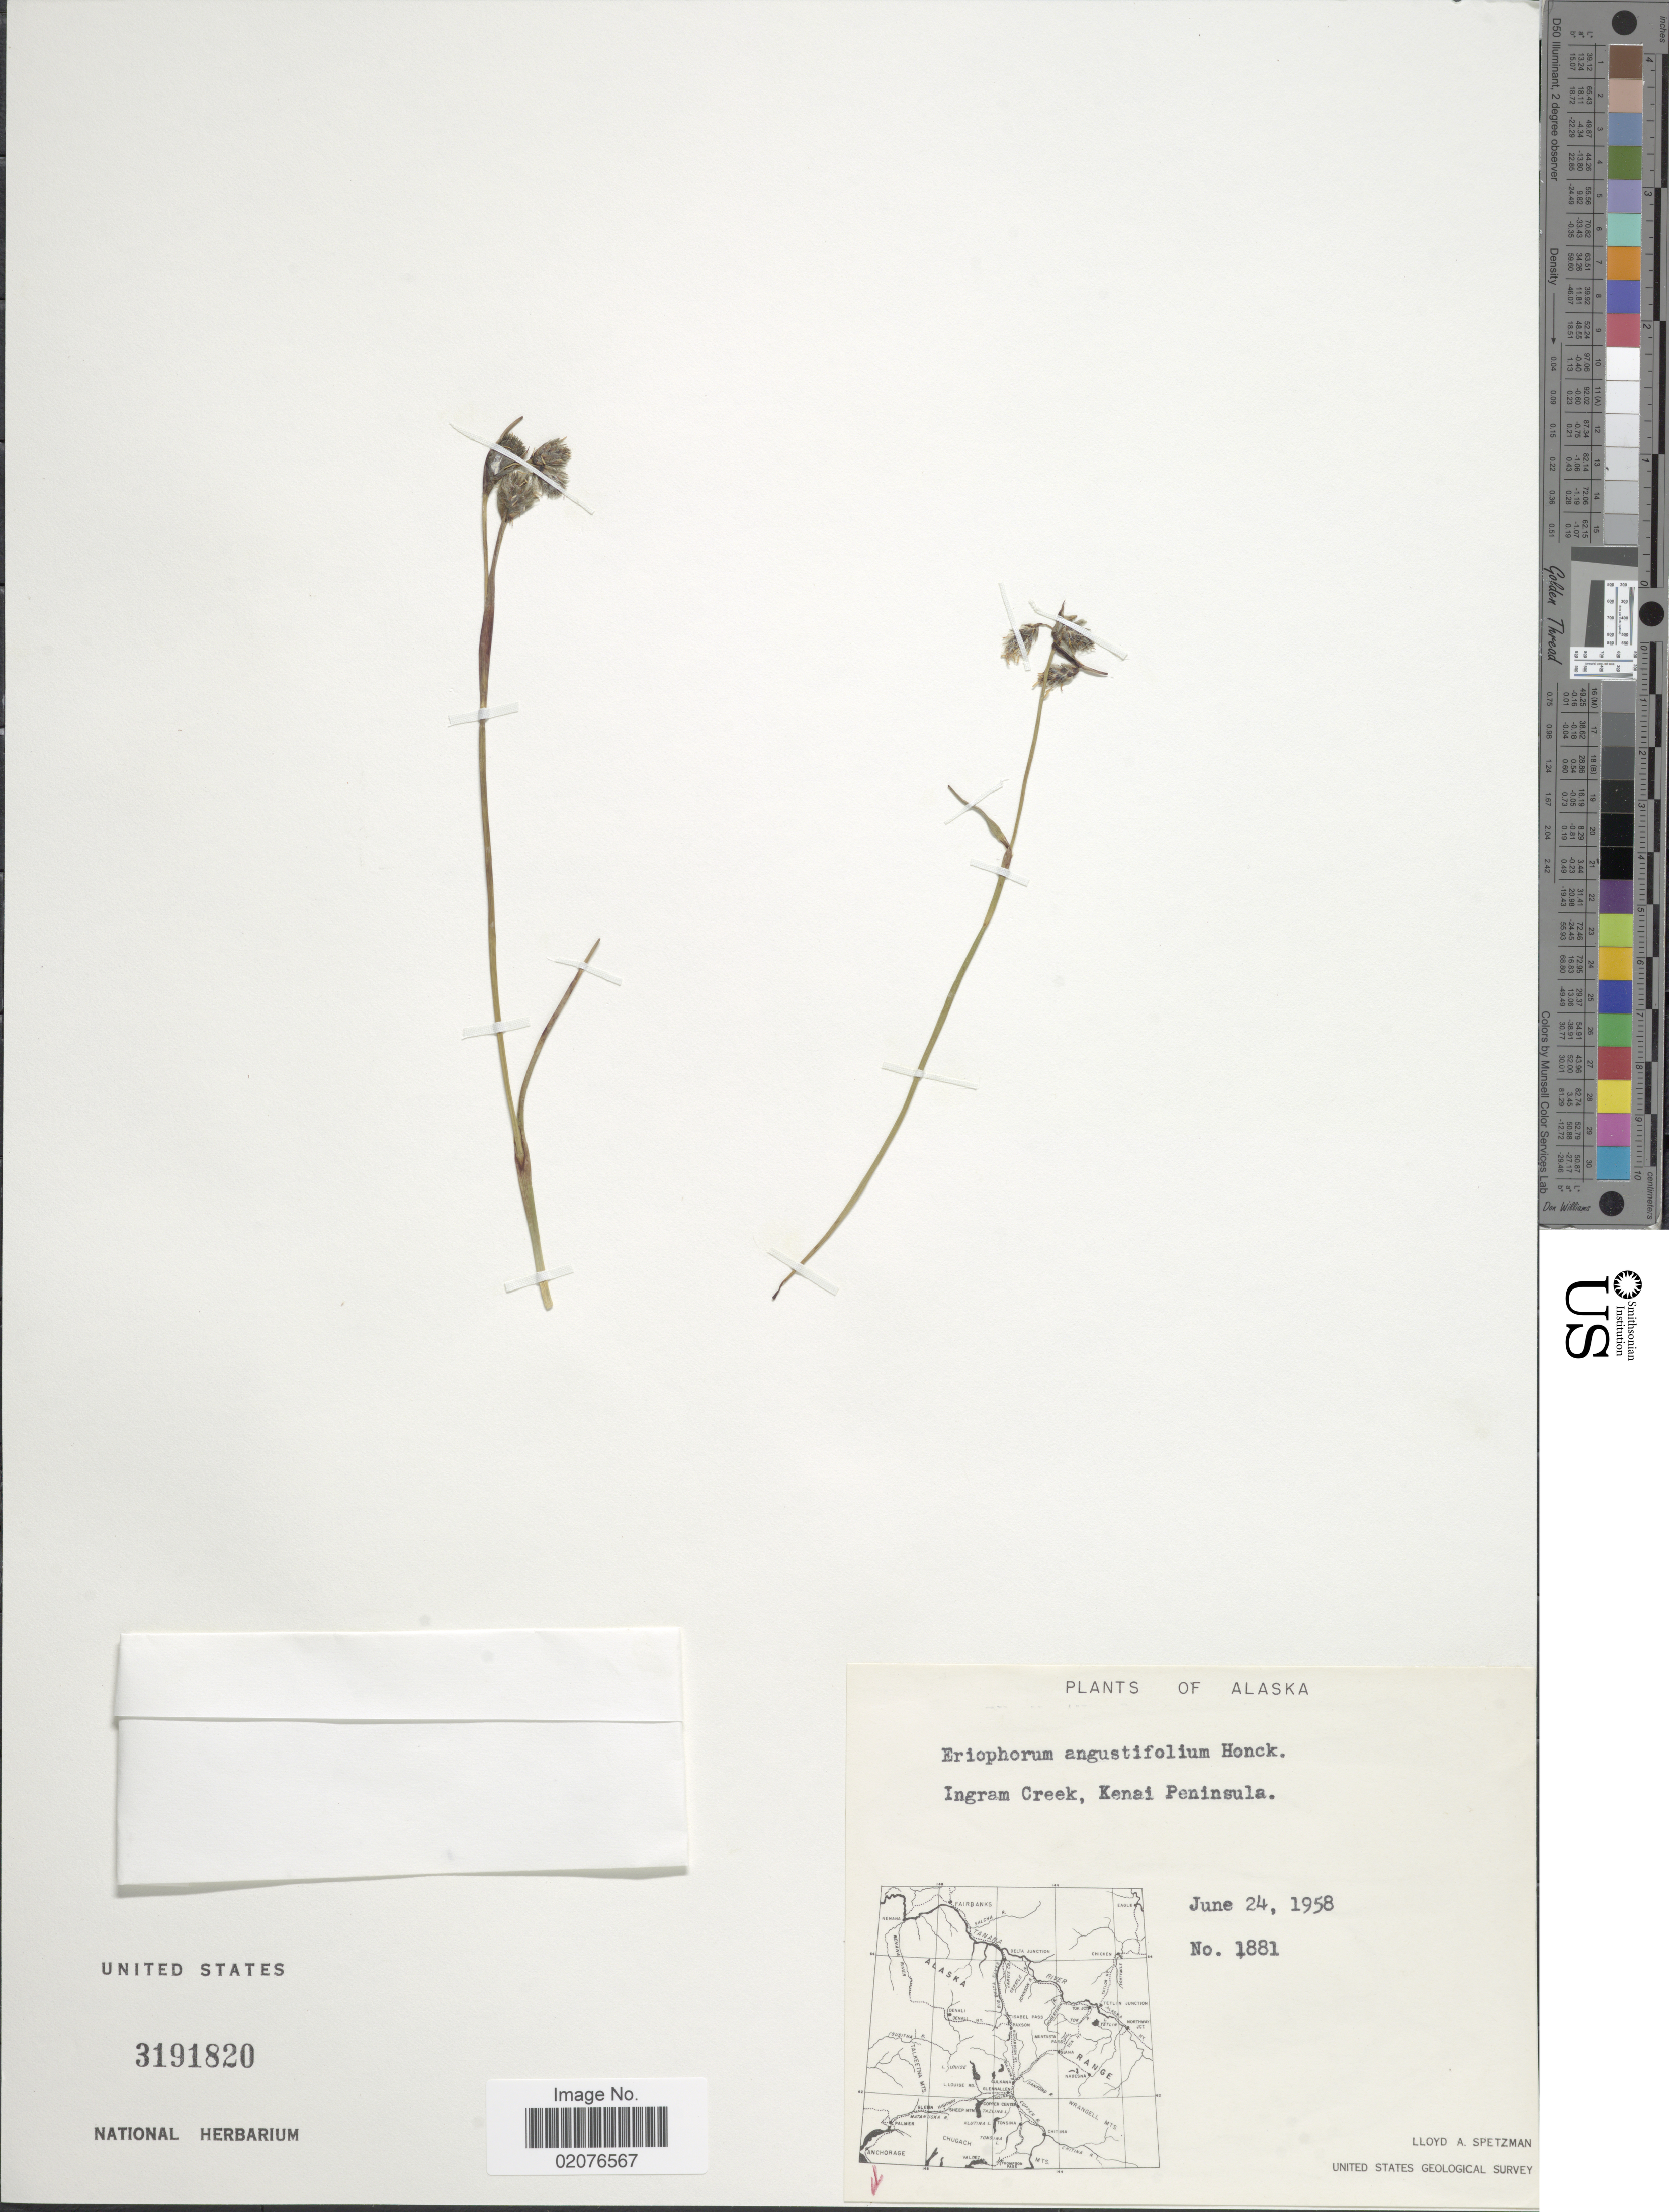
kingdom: Plantae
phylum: Tracheophyta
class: Liliopsida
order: Poales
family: Cyperaceae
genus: Eriophorum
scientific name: Eriophorum angustifolium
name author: Honck.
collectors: L. Spetzman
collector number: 1881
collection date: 1958-06-24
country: United States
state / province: Alaska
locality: Ingram Creek, Kensi Peninsula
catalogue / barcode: US 3191820